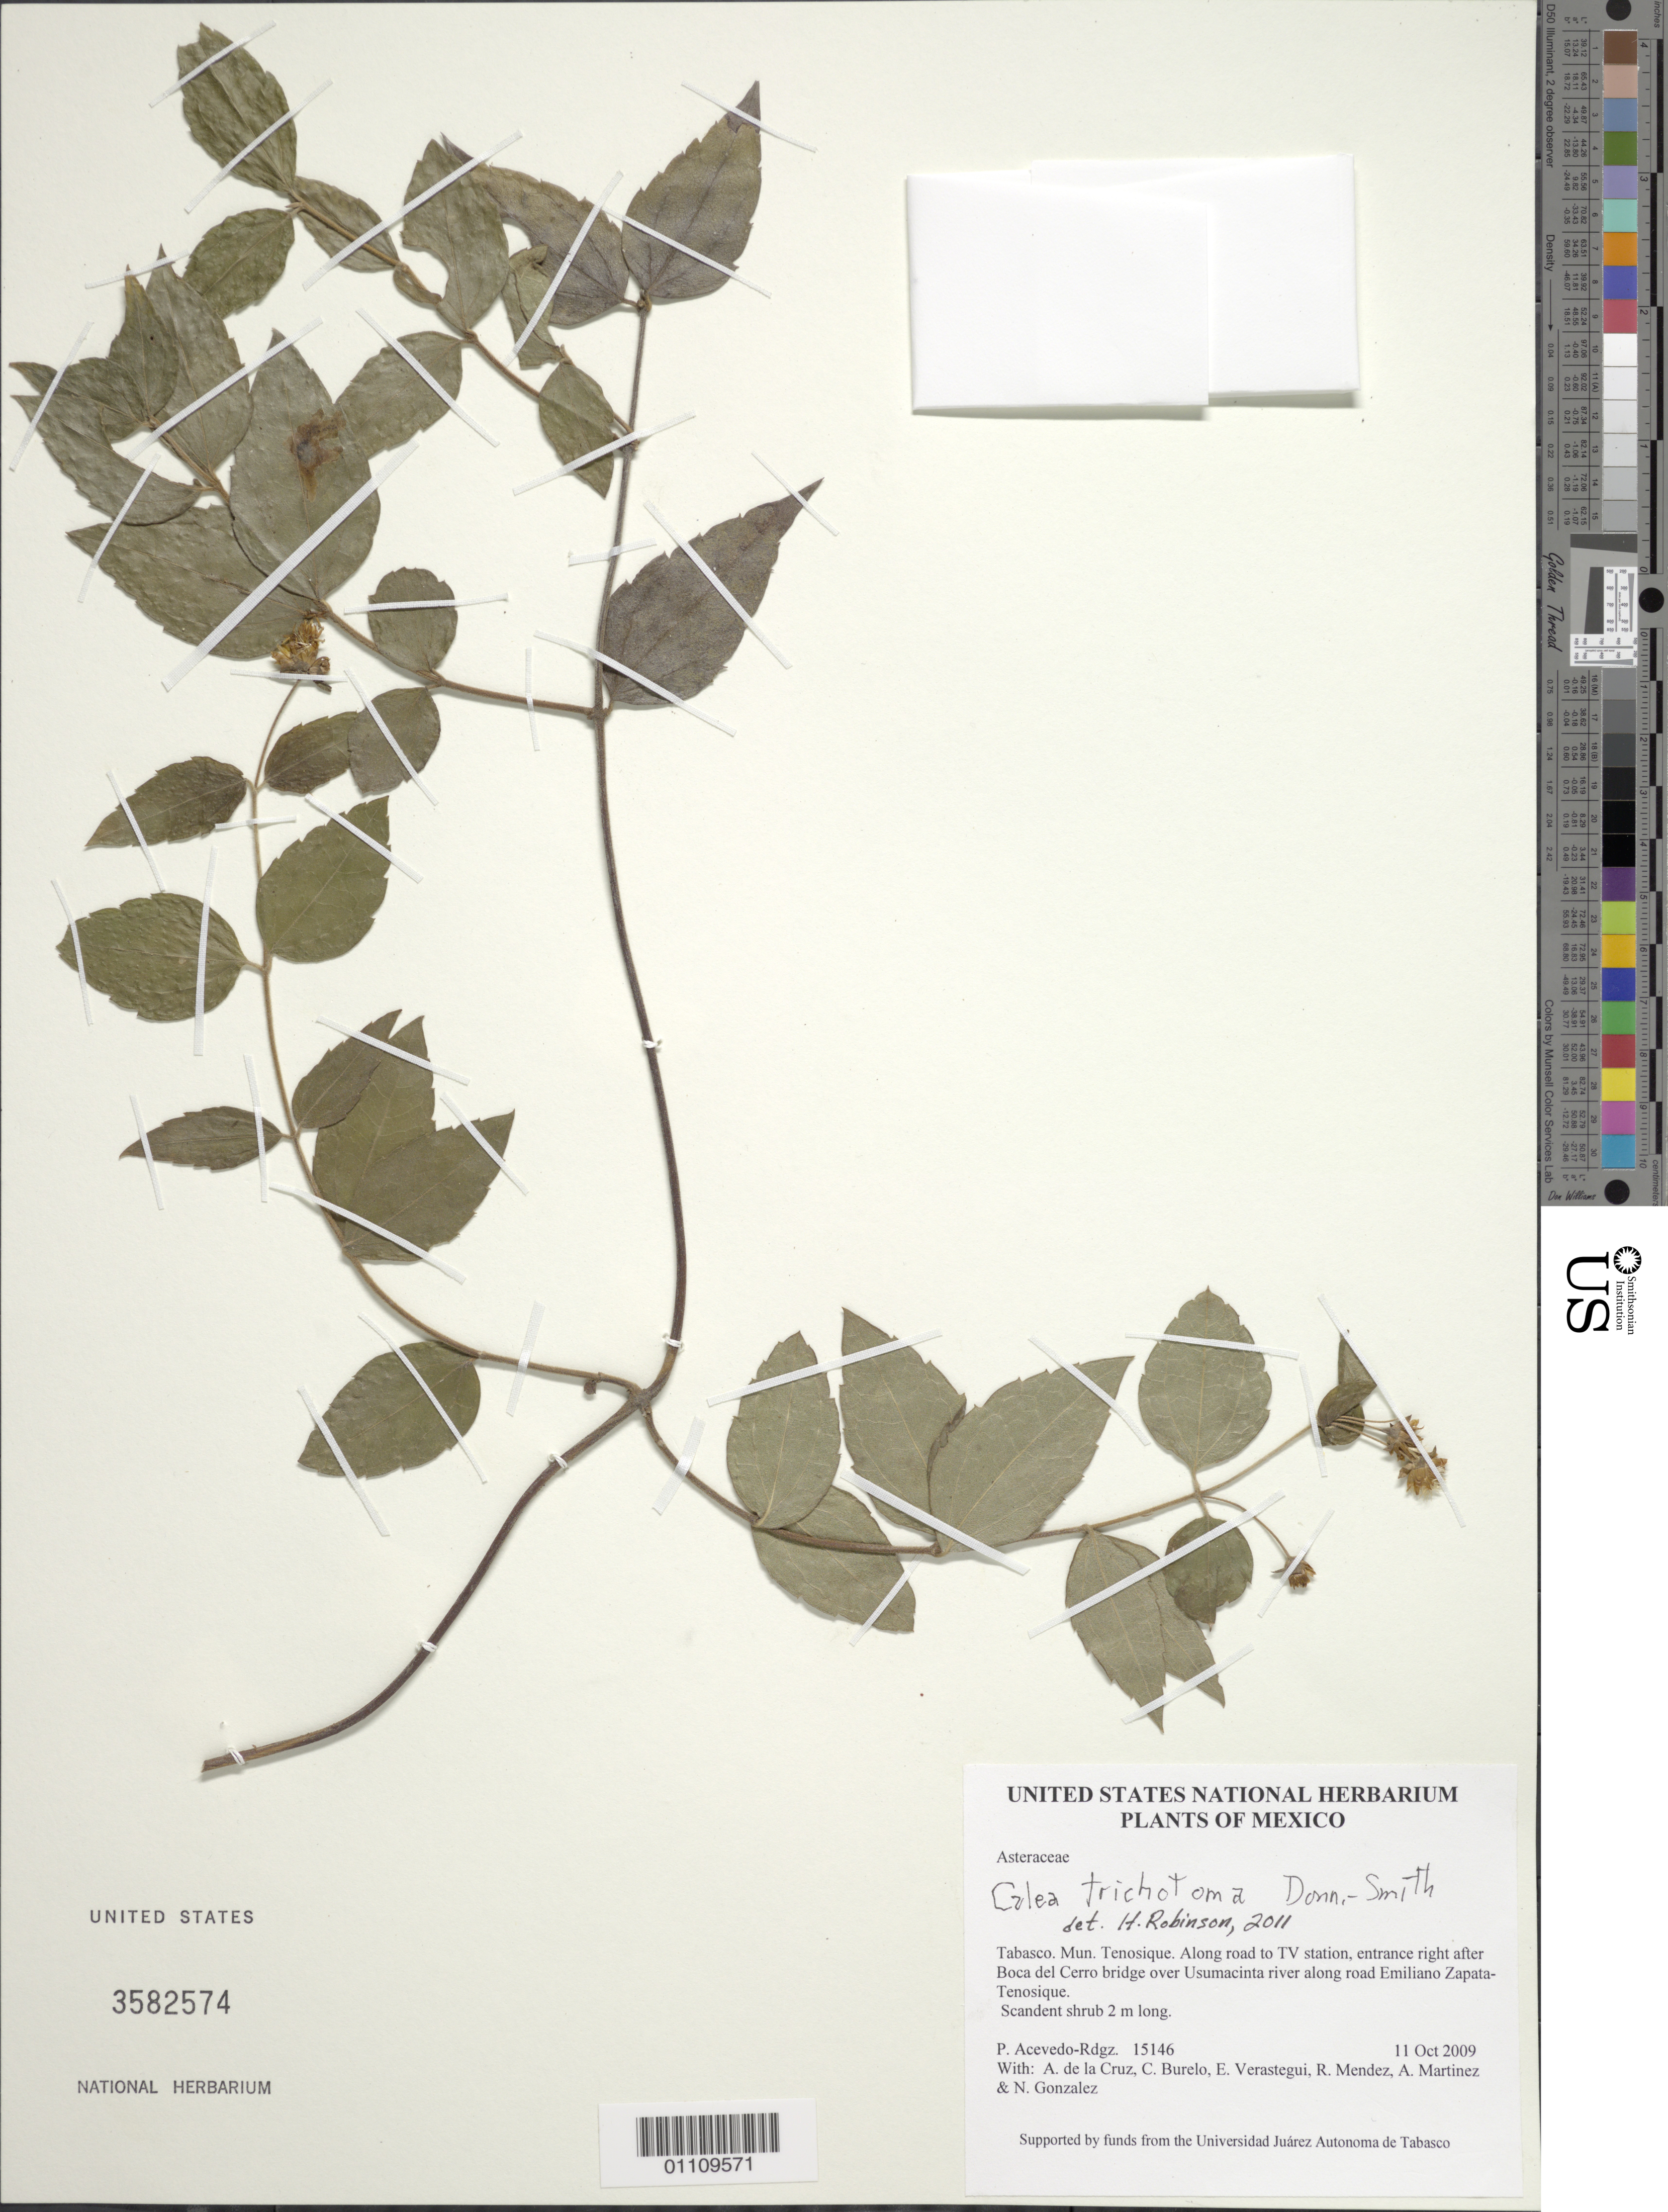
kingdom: Plantae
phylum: Tracheophyta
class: Magnoliopsida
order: Asterales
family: Asteraceae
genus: Calea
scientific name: Calea trichotoma var. trichotoma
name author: Donn. Sm.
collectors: P. Acevedo-Rodr., A. de la Cruz, C. Burelo, E. Verastegui, R. Mendez & A. Martinez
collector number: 15146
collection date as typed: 11 Oct 2009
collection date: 2009-10-11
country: Mexico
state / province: Tabasco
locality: Mun. Tenosique. Along road to TV station, entrance right after Boca del Cerro bridge over Usumacinta river along road Emiliano Zapata-Tenosique.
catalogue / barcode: US 3582574